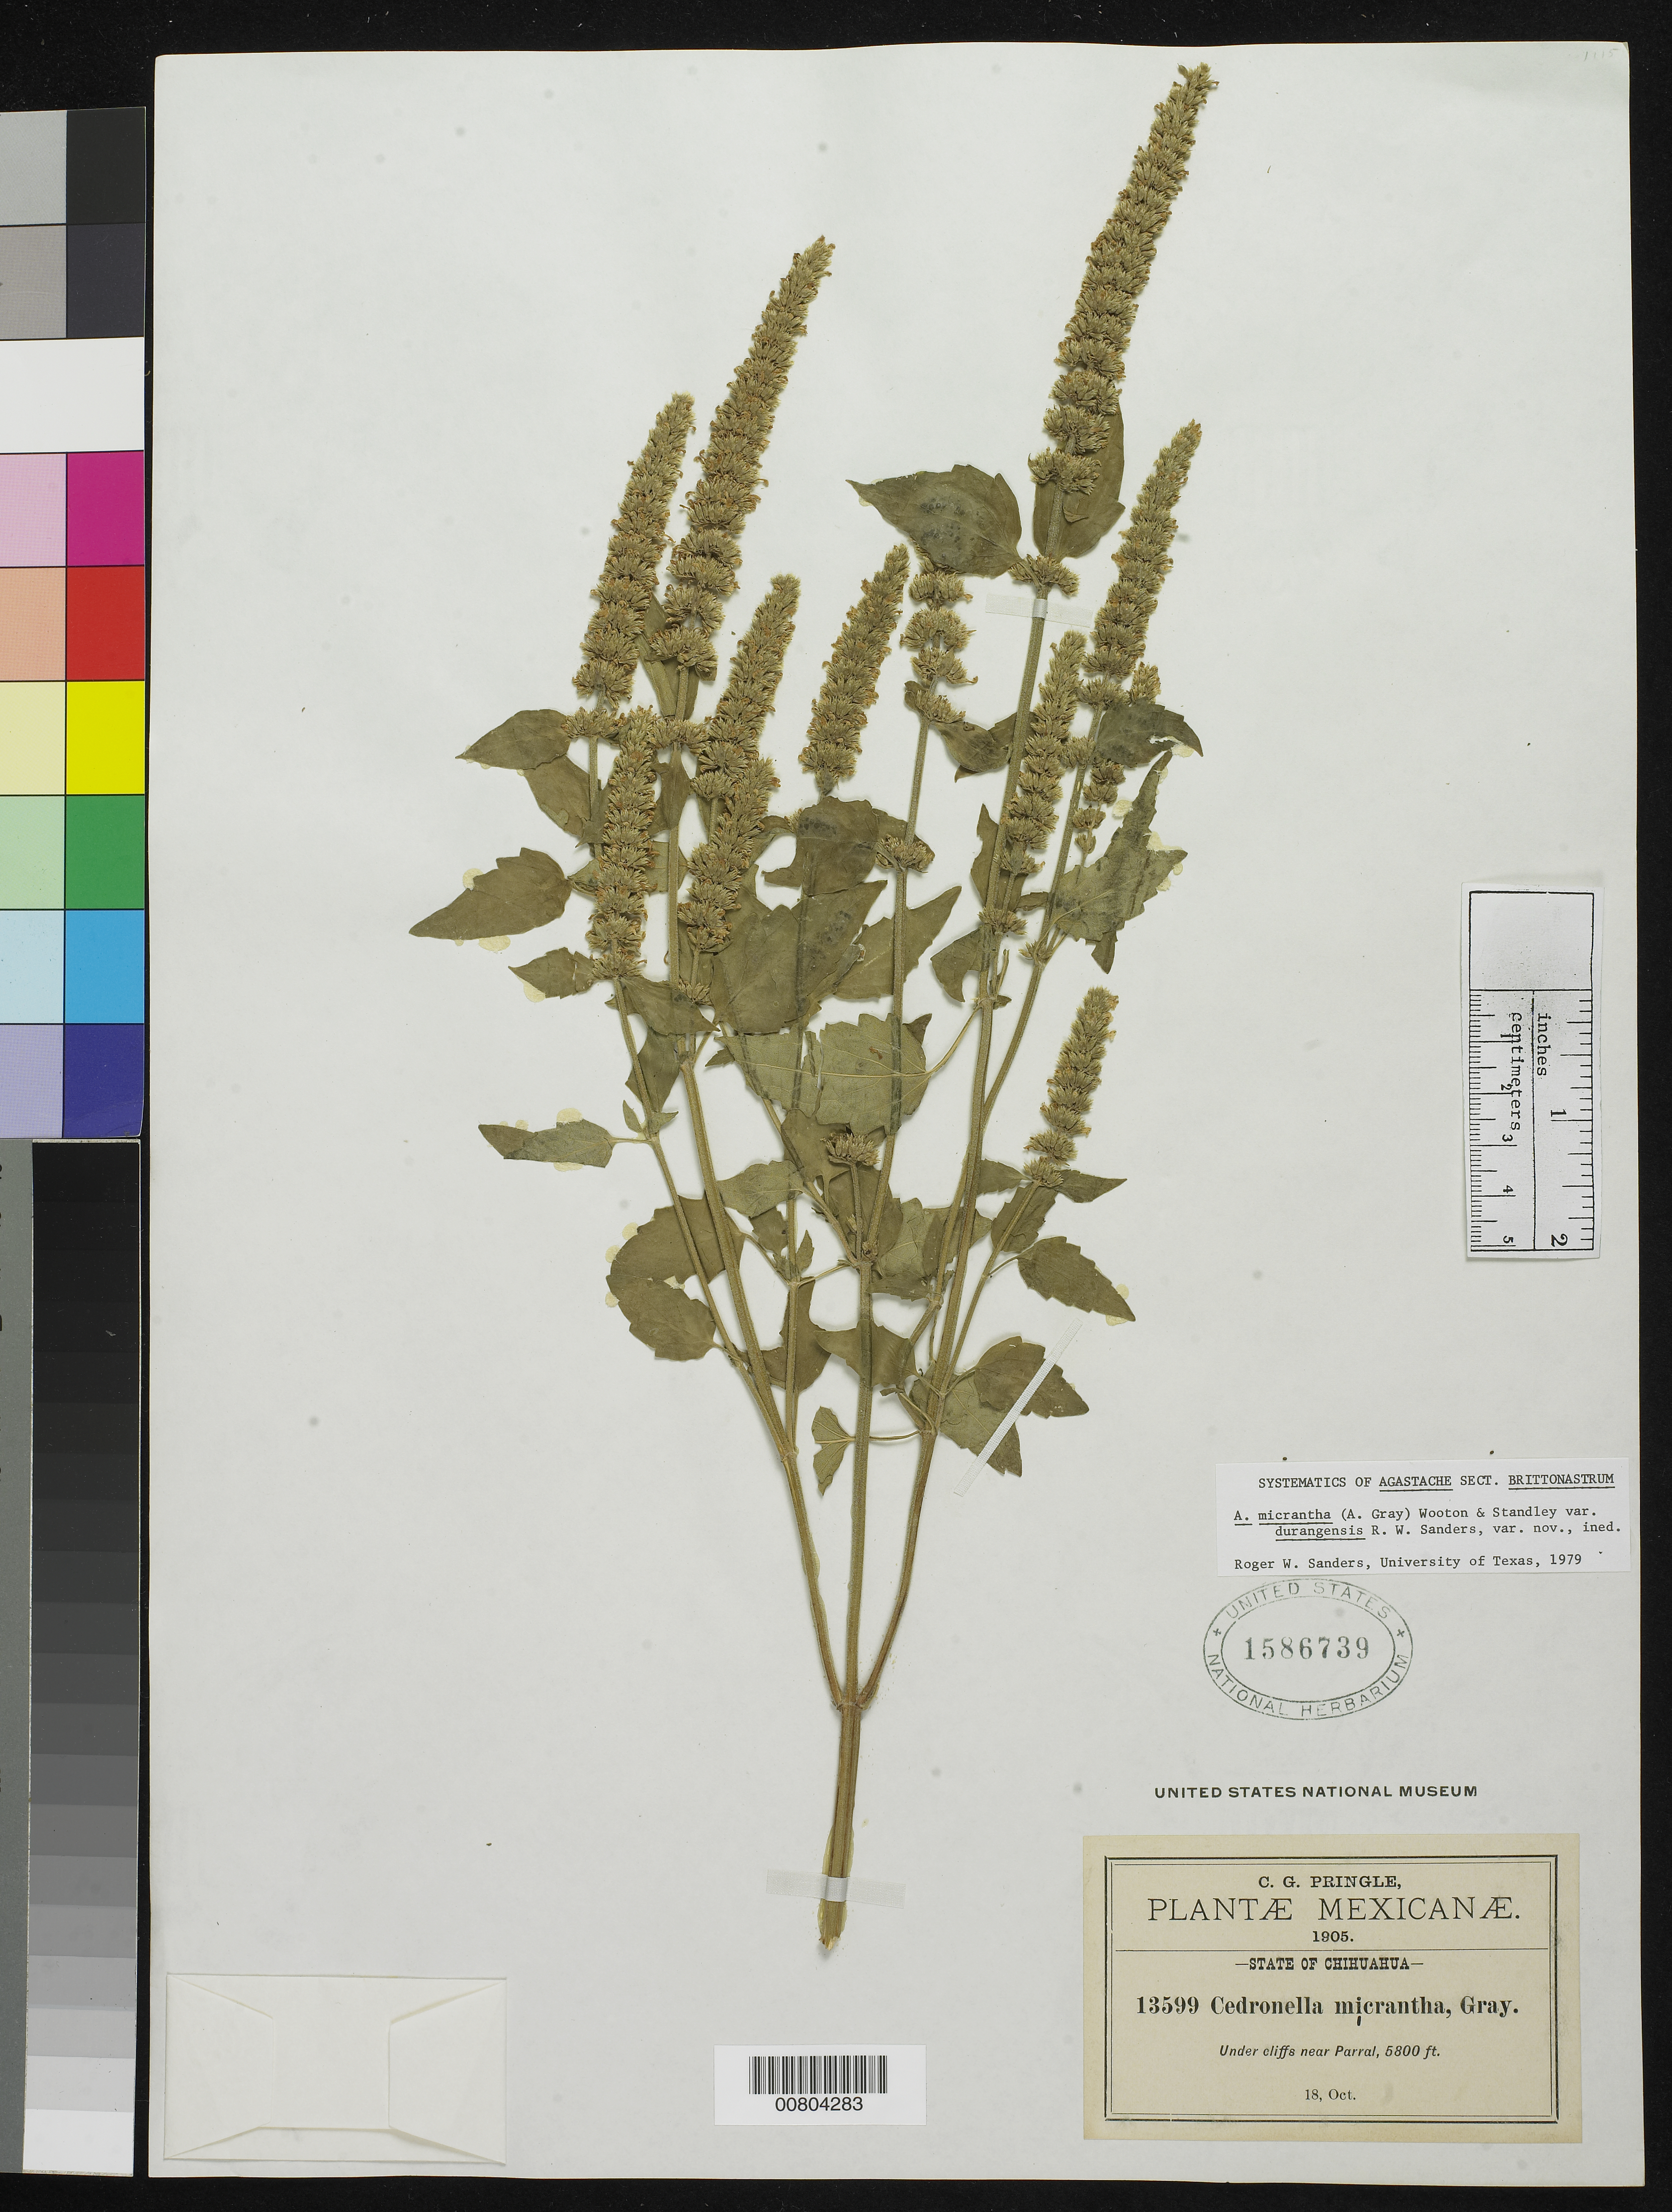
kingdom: Plantae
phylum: Tracheophyta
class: Magnoliopsida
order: Lamiales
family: Lamiaceae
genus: Agastache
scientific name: Agastache micrantha var. durangensis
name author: Sanders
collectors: C. G. Pringle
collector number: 13599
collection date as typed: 18 Oct 1905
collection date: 1905-10-18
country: Mexico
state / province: Chihuahua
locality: Under cliffs near Parral, Chihuahua.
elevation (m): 1768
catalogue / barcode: US 1586739